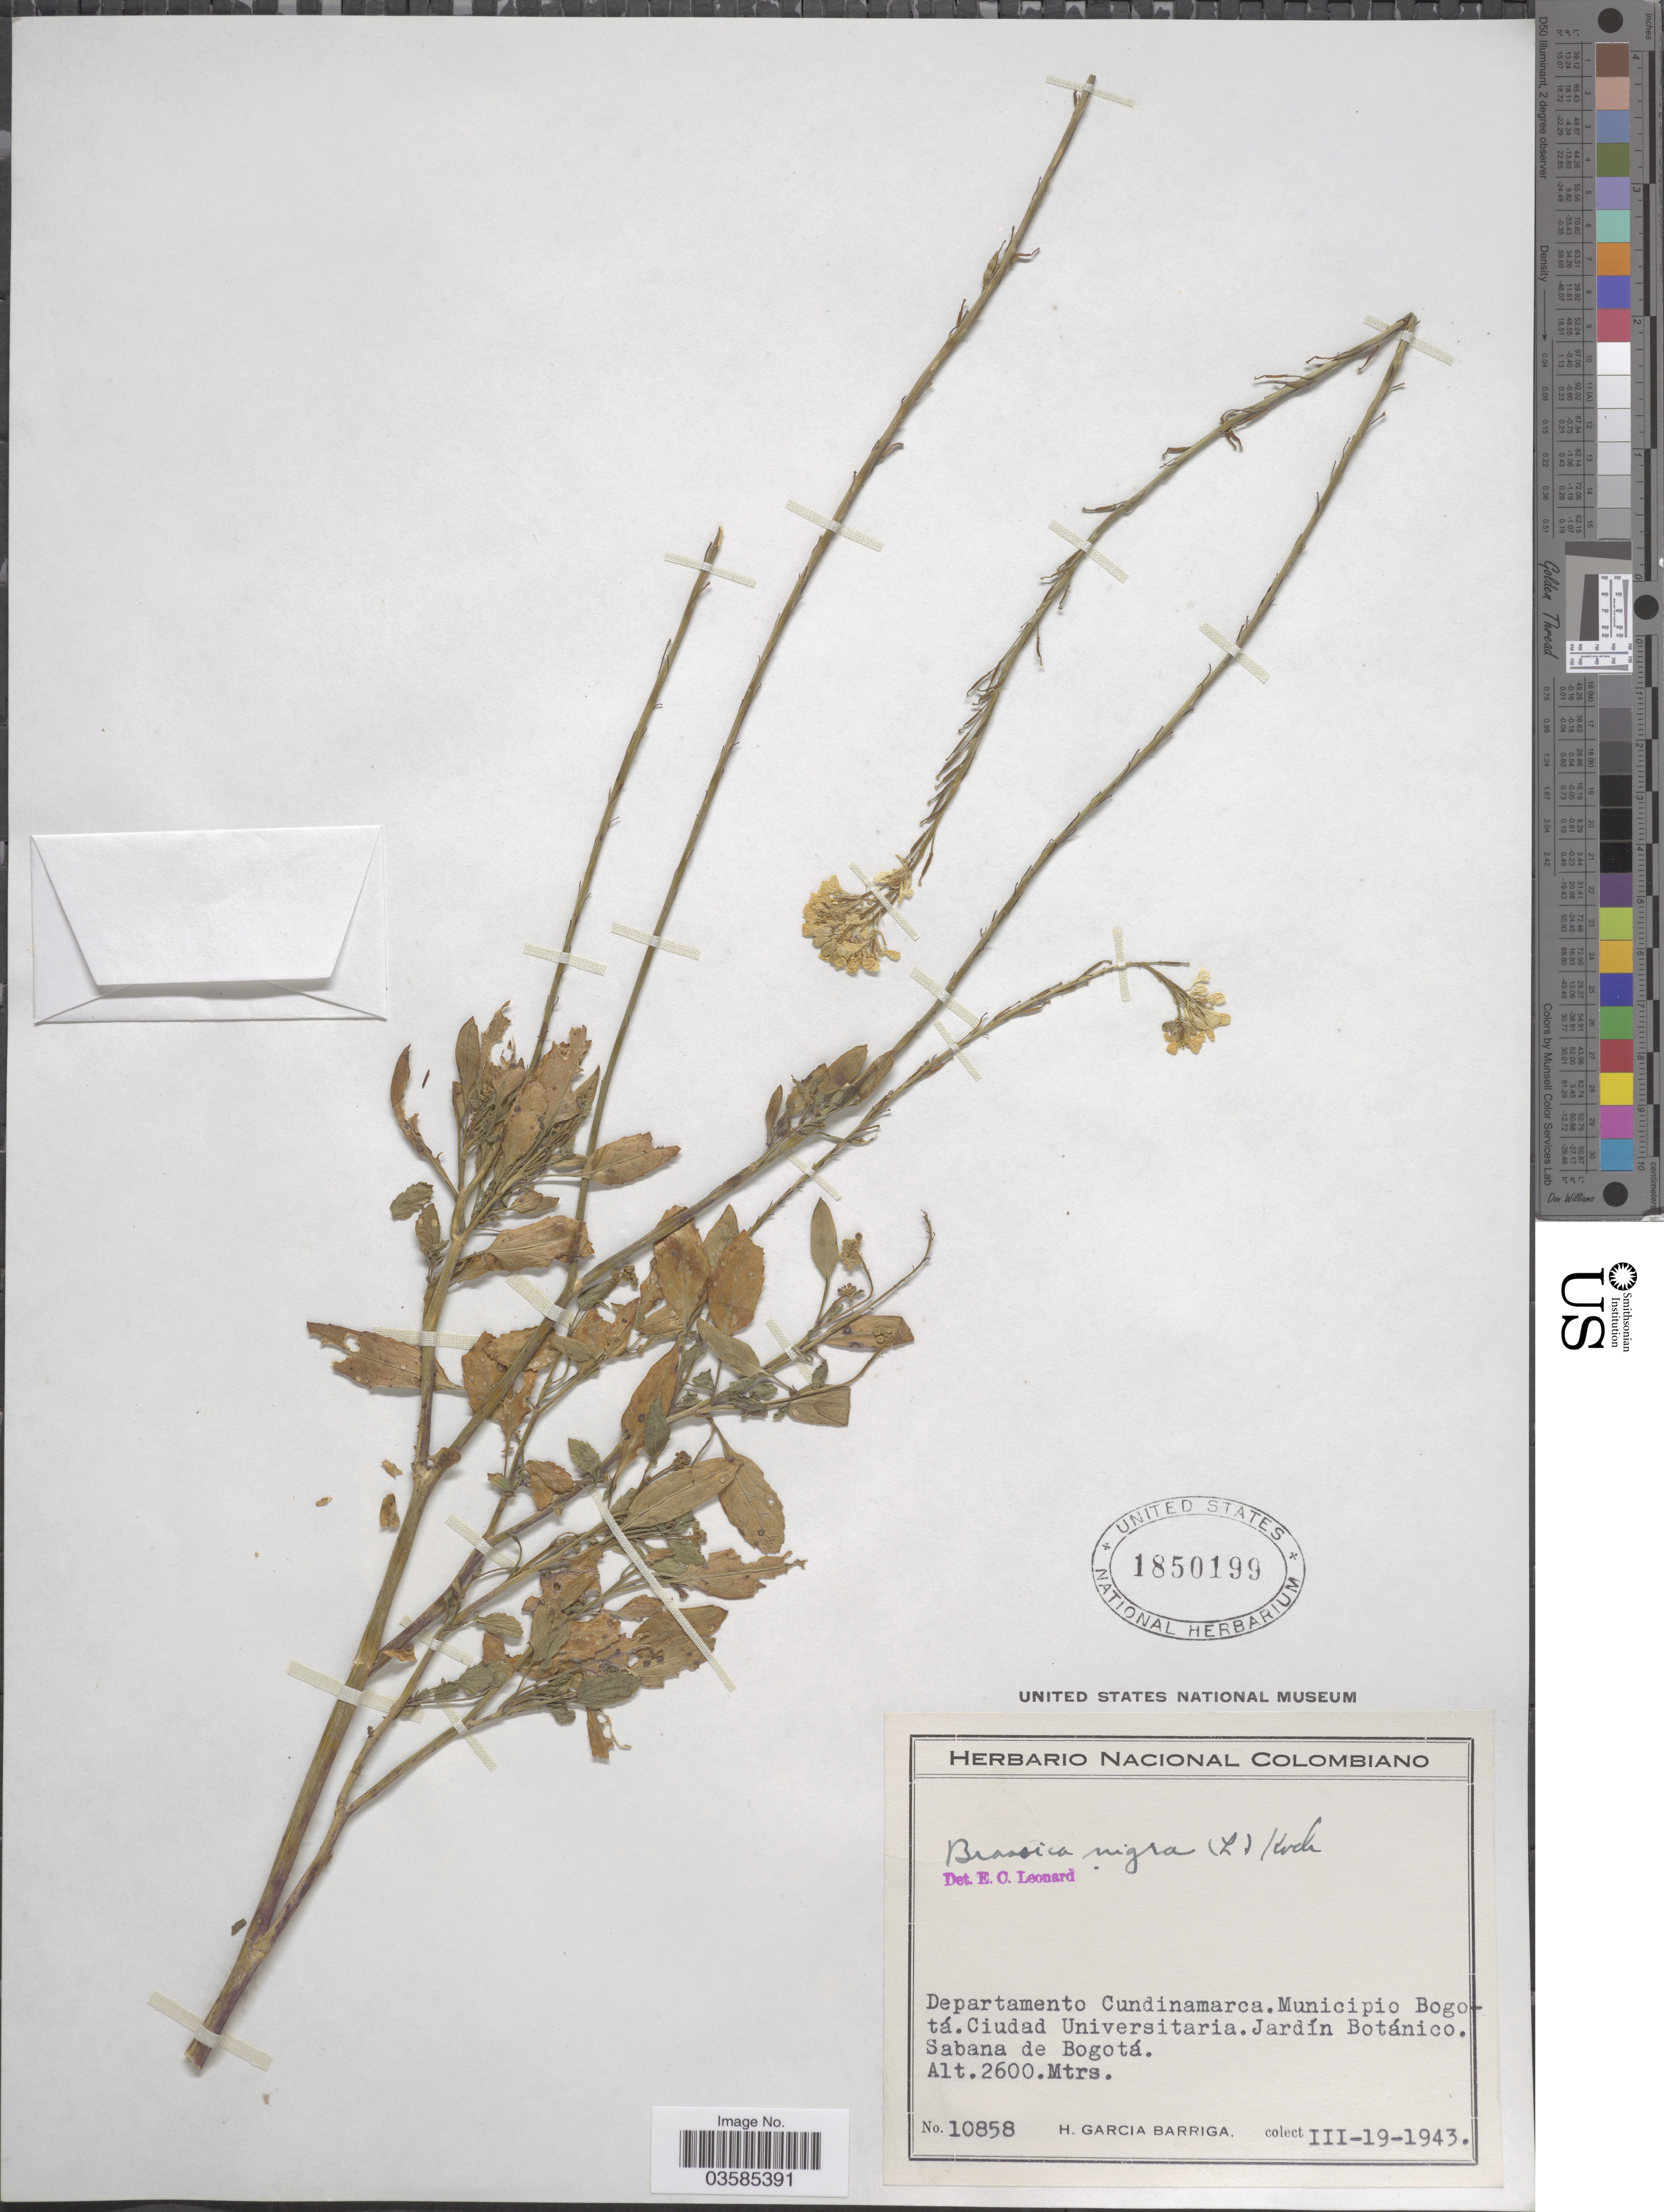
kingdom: Plantae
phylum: Tracheophyta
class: Magnoliopsida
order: Brassicales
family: Brassicaceae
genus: Brassica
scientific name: Brassica nigra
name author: (L.) W.D.J. Koch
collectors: H. García Barriga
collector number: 10858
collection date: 1943-03-19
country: Colombia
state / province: Cundinamarca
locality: Departamento Cundinamarca. Municipio Bogotá. Ciudad Universitariá. Jardín Botánico. Sabana de Bogotá.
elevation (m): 2600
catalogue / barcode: US 1850199